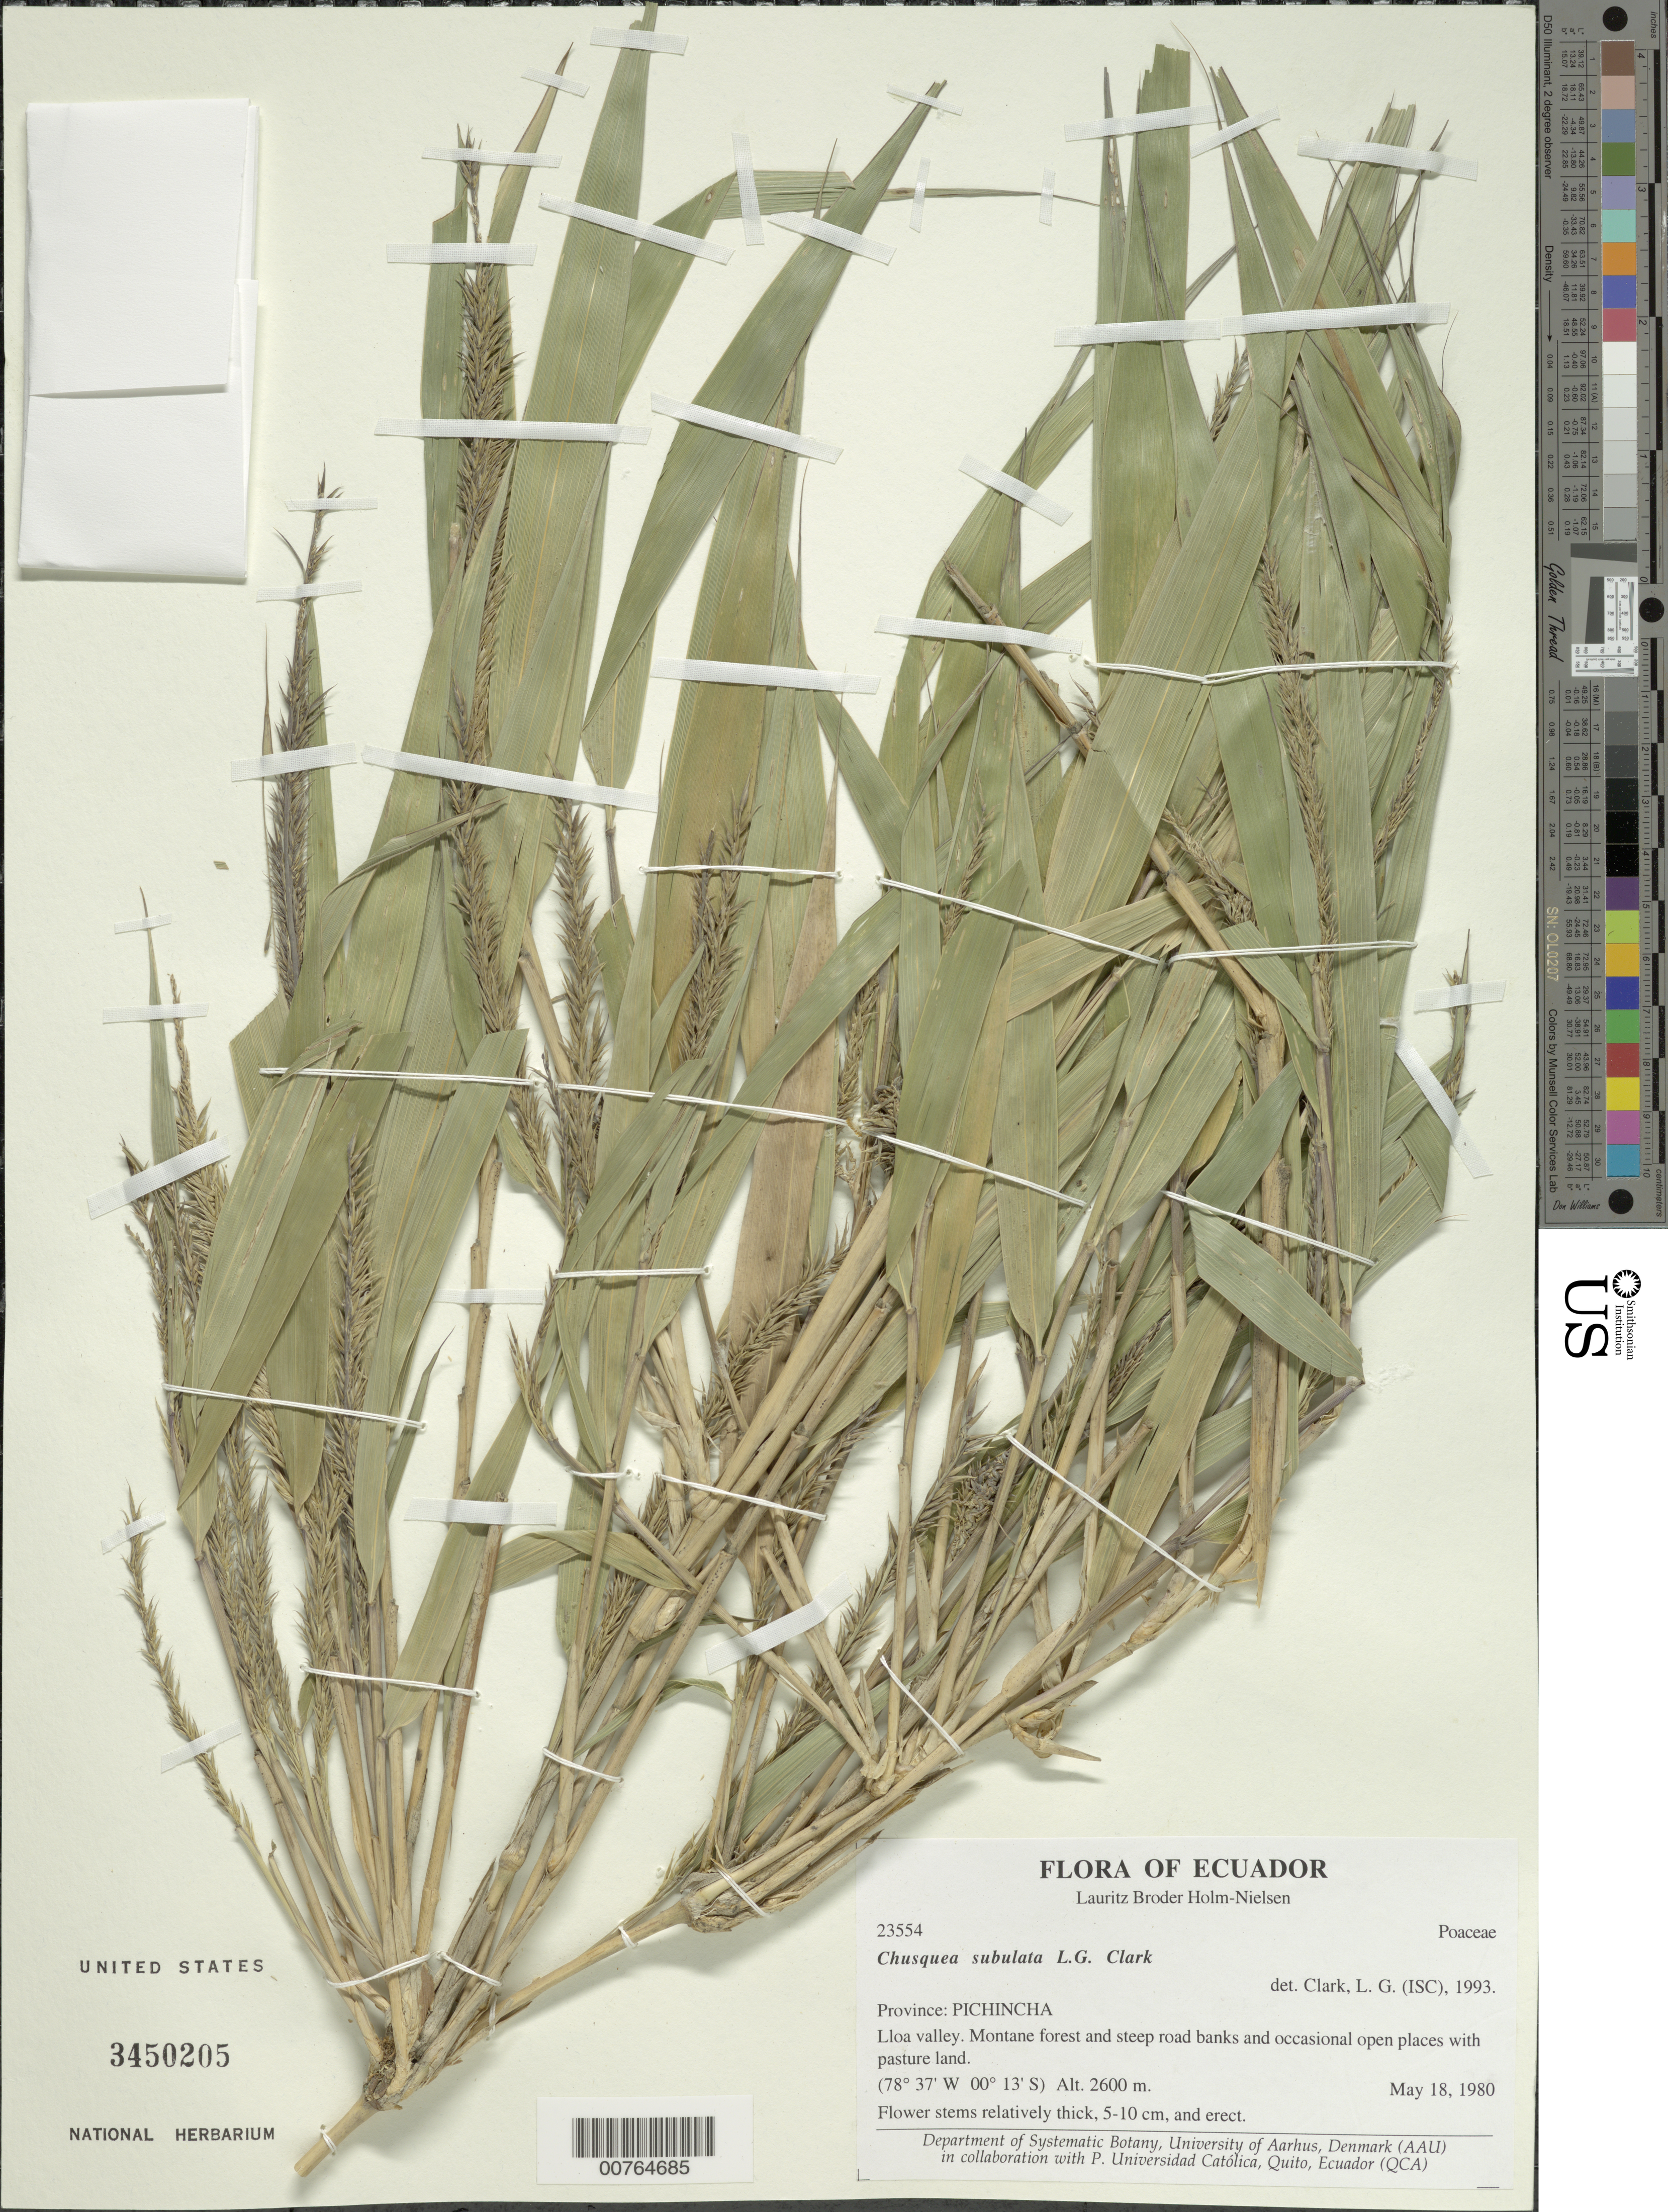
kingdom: Plantae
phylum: Tracheophyta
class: Liliopsida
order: Poales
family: Poaceae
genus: Chusquea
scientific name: Chusquea subulata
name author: L.G. Clark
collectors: L. B. Holm-Nielsen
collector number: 23554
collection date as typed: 18 May 1980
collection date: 1980-05-18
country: Ecuador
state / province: Pichincha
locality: Lloa Valley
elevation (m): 2600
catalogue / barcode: US 3450205